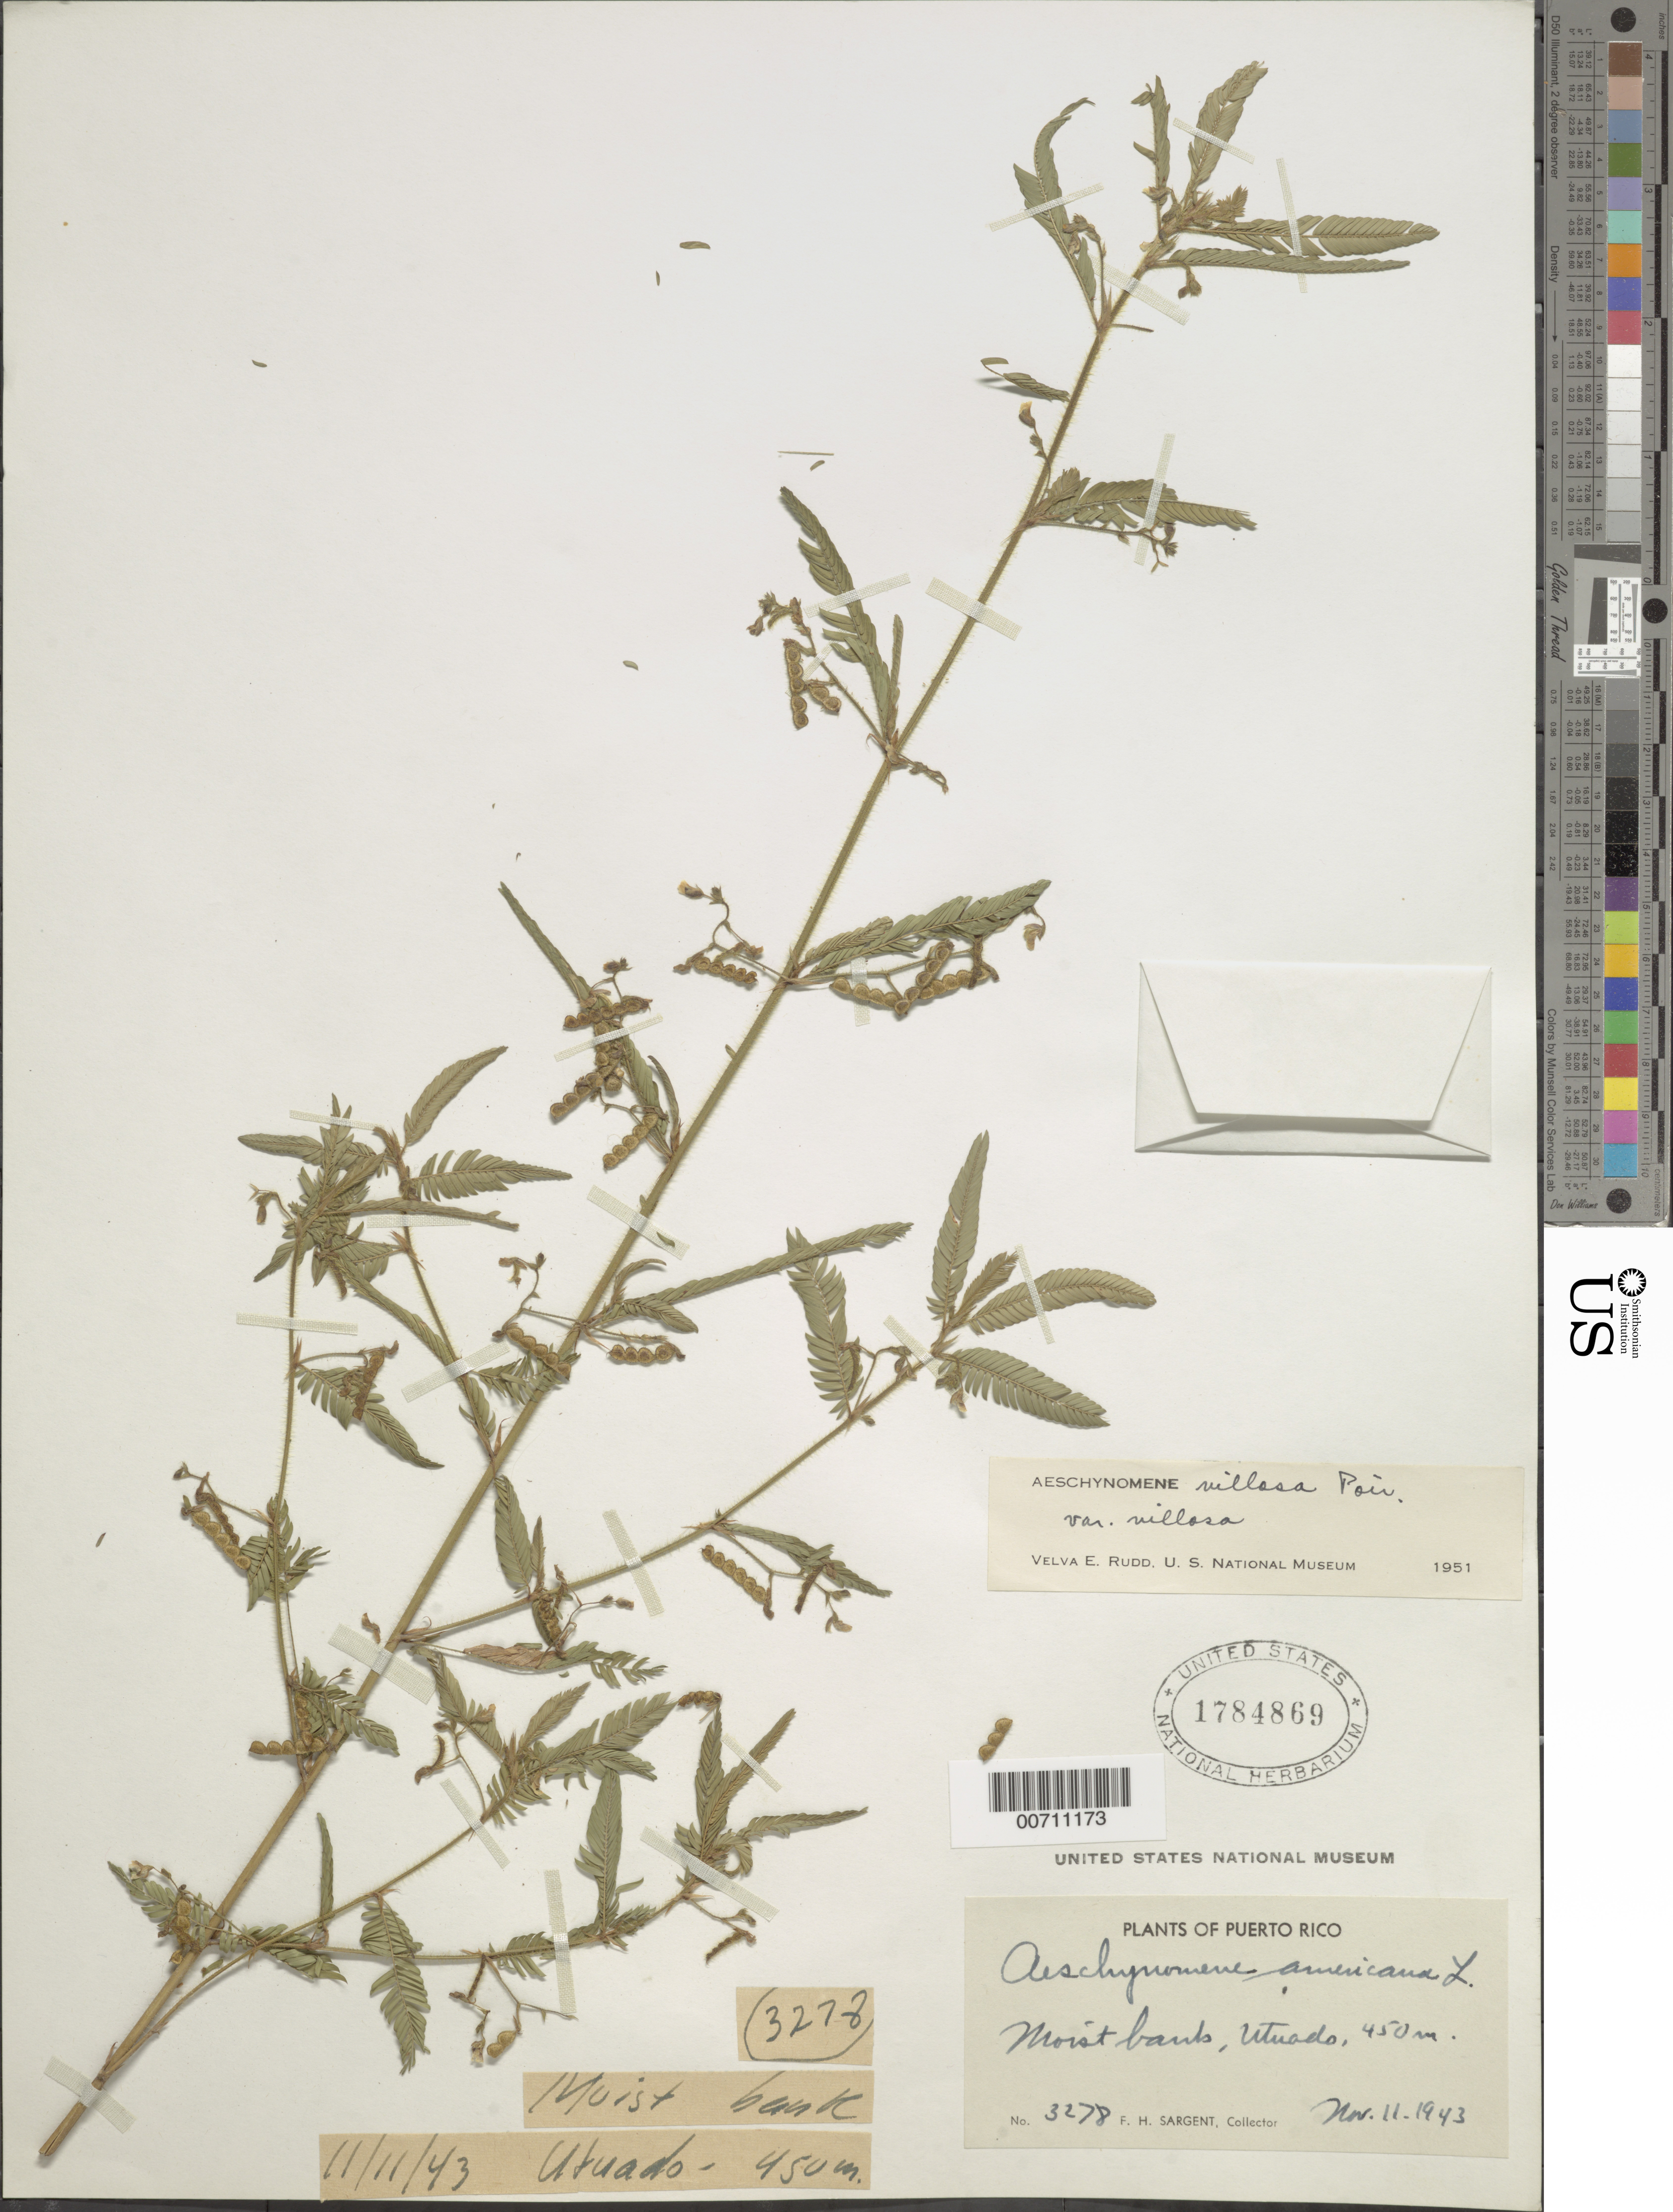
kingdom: Plantae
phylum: Tracheophyta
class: Magnoliopsida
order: Fabales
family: Fabaceae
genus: Aeschynomene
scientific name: Aeschynomene villosa var. villosa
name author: Poir.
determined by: Rudd, V. E.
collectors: F. H. Sargent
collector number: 3278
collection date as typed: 11 Nov 1943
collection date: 1943-11-11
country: Puerto Rico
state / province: Utuado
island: Greater Antilles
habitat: Moist bank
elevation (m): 450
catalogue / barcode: US 1784869